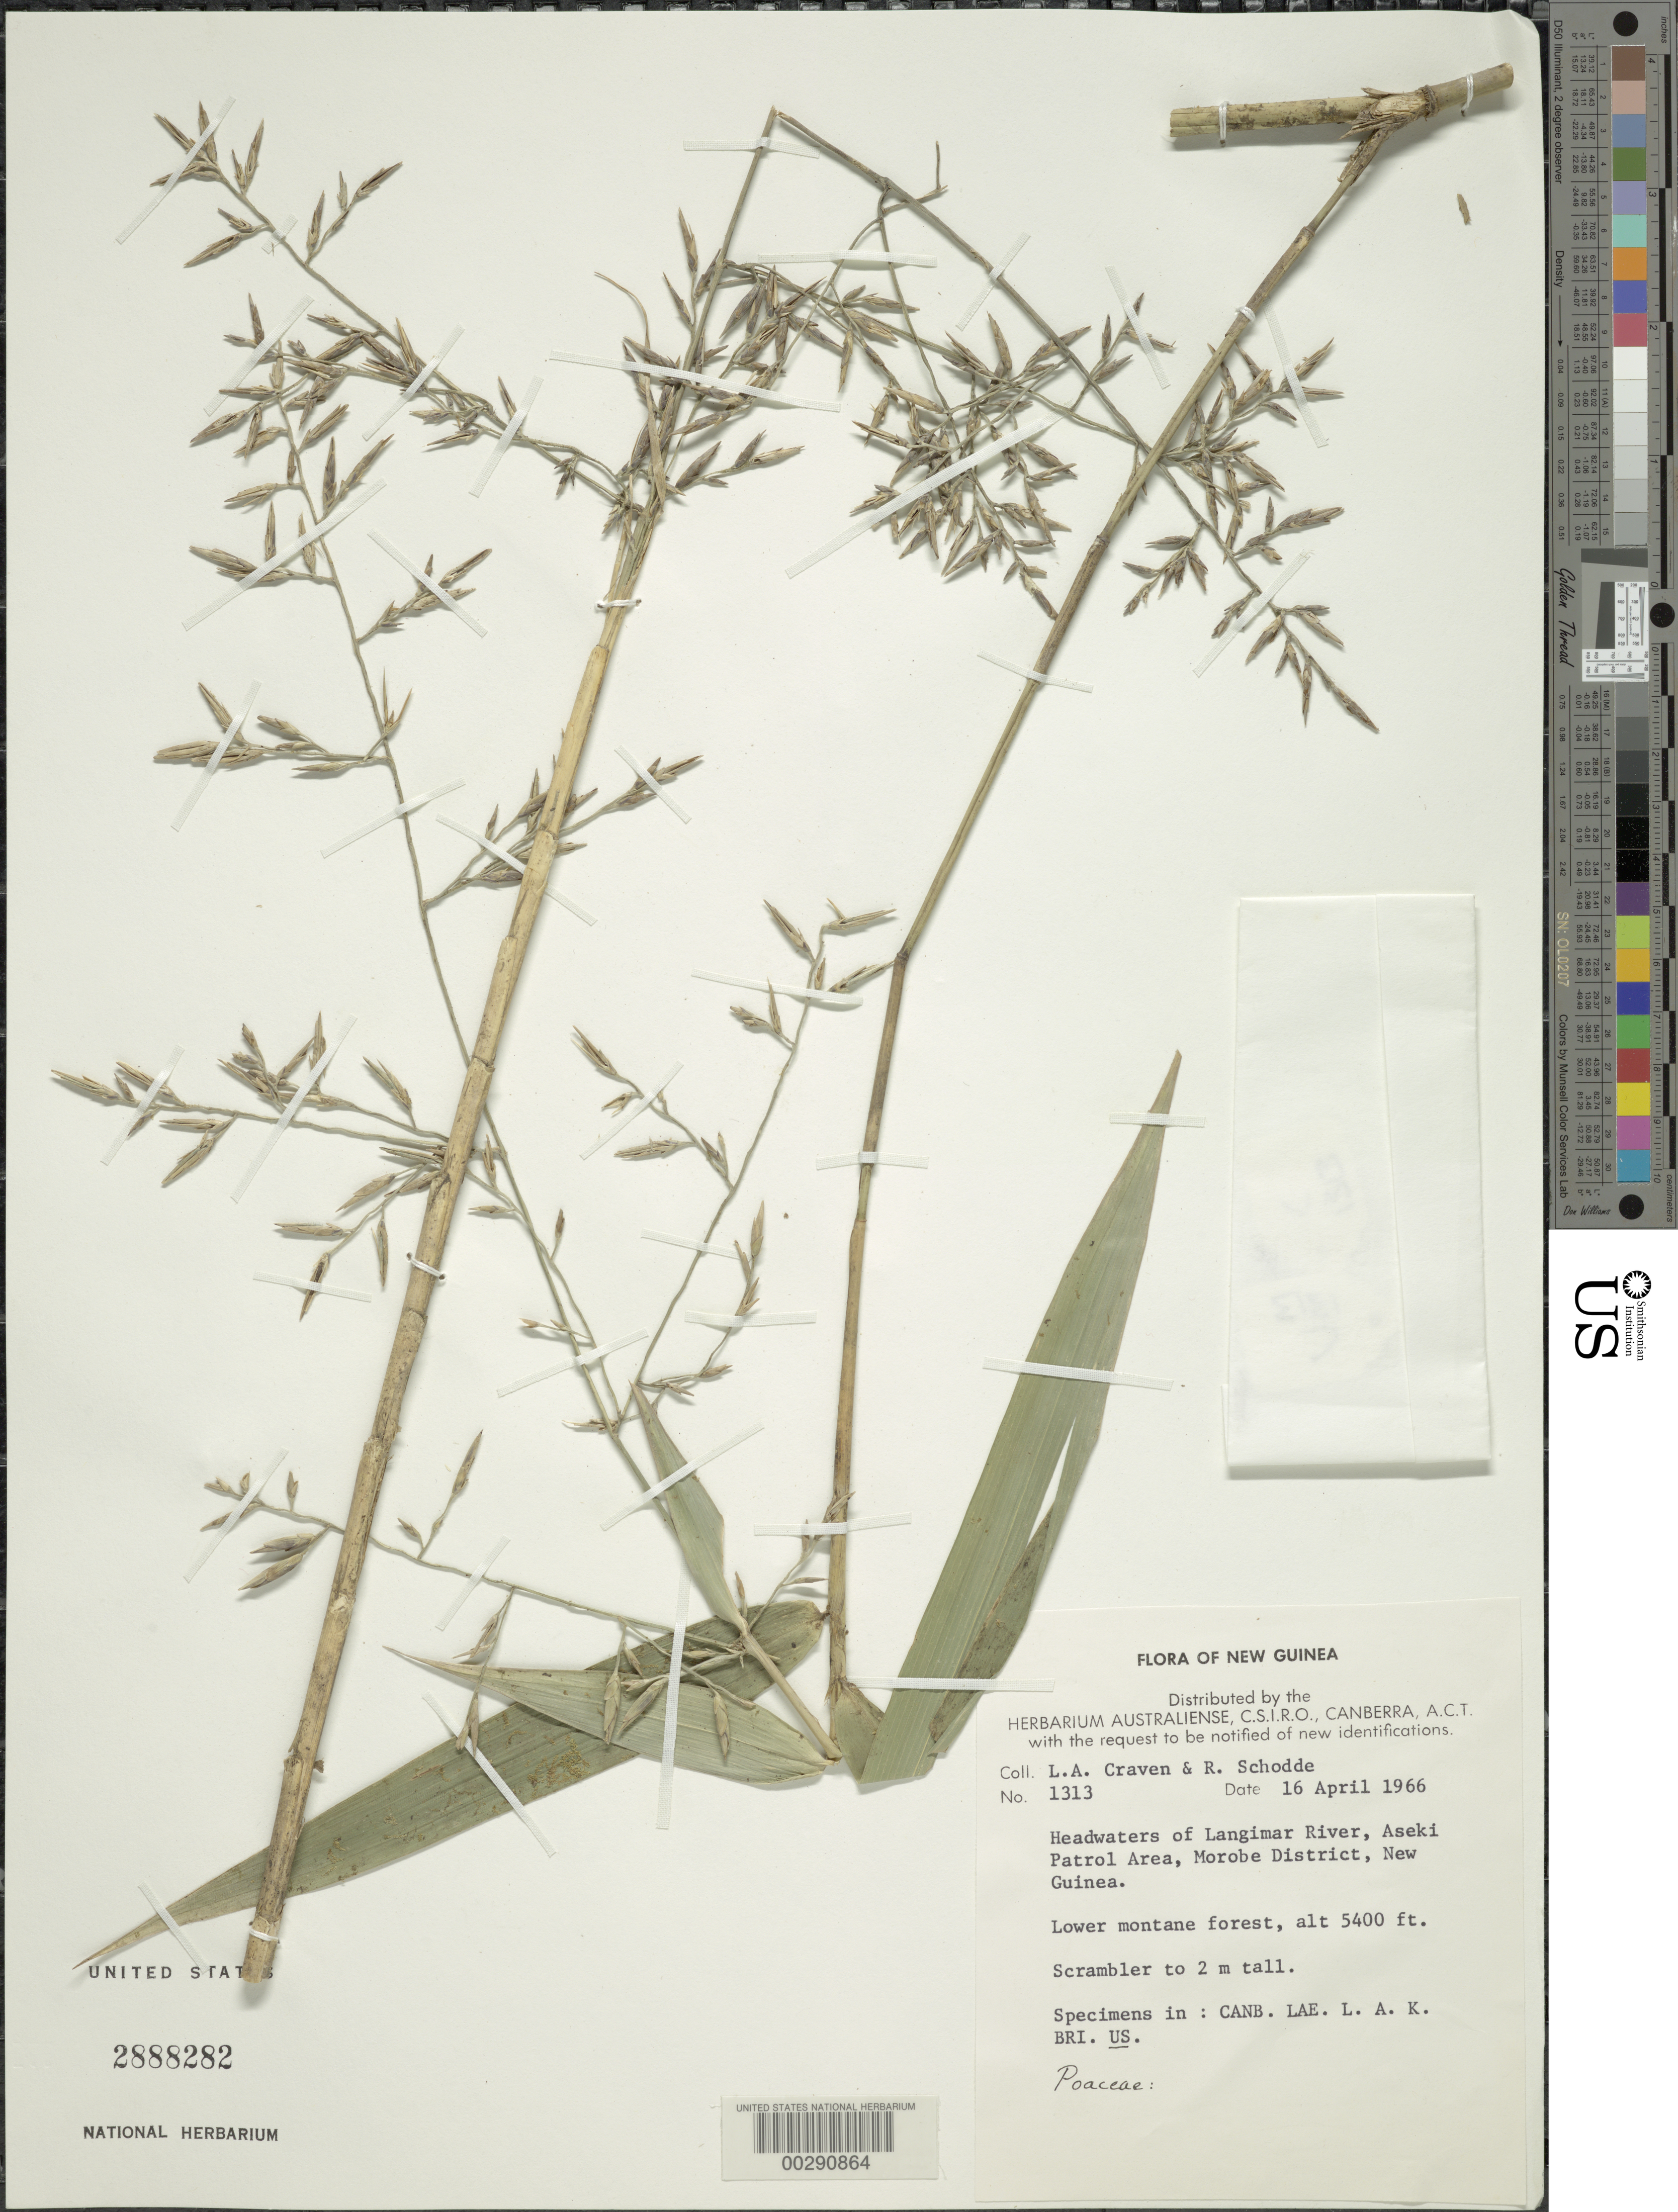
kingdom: Plantae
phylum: Tracheophyta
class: Liliopsida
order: Poales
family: Poaceae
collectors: L. A. Craven & R. Schodde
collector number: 1313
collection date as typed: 16 Apr 1966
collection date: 1966-04-16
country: Papua New Guinea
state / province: Morobe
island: New Guinea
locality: Headwaters of langimar river, aseki patrol area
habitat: Lower montane forest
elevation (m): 1646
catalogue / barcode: US 2888282